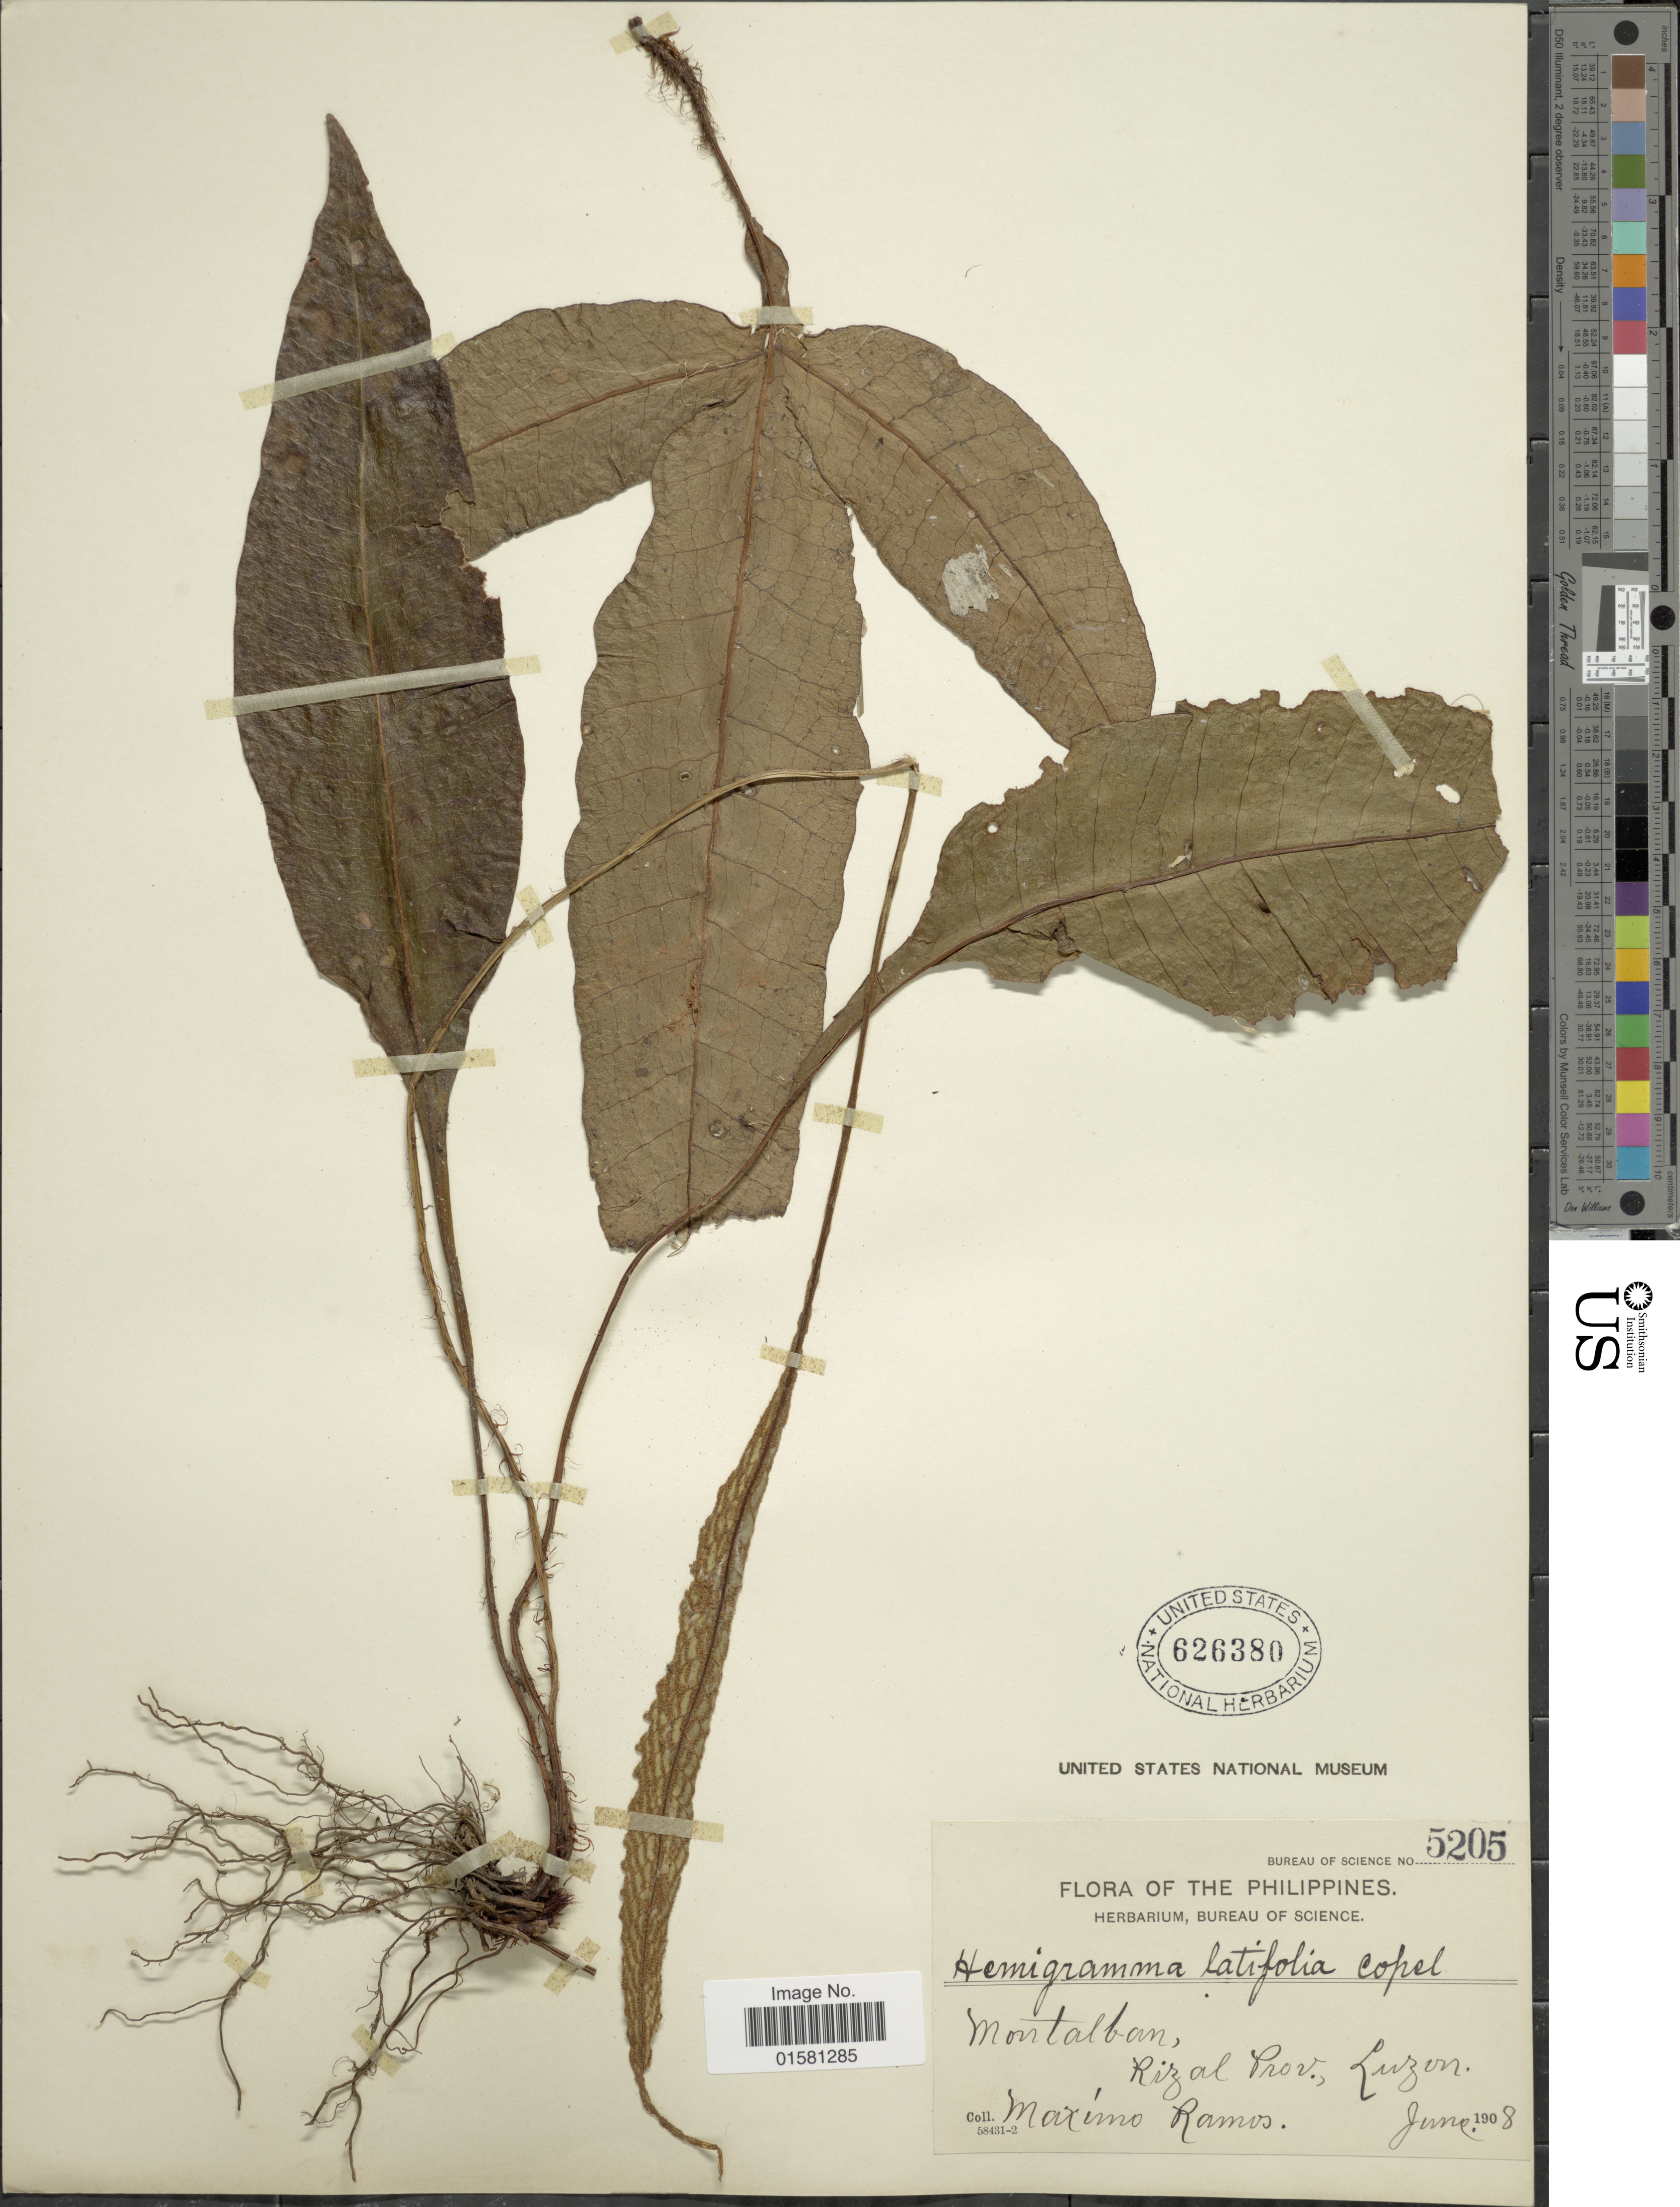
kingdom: Plantae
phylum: Tracheophyta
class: Polypodiopsida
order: Polypodiales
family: Tectariaceae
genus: Tectaria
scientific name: Tectaria taccifolia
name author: (Fée) M.G. Price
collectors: M. Ramos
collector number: Bureau of Science no. 5205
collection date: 1908-06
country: Philippines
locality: Philippines, Montalban, Rizal Prov., Luzon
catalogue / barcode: US 626380